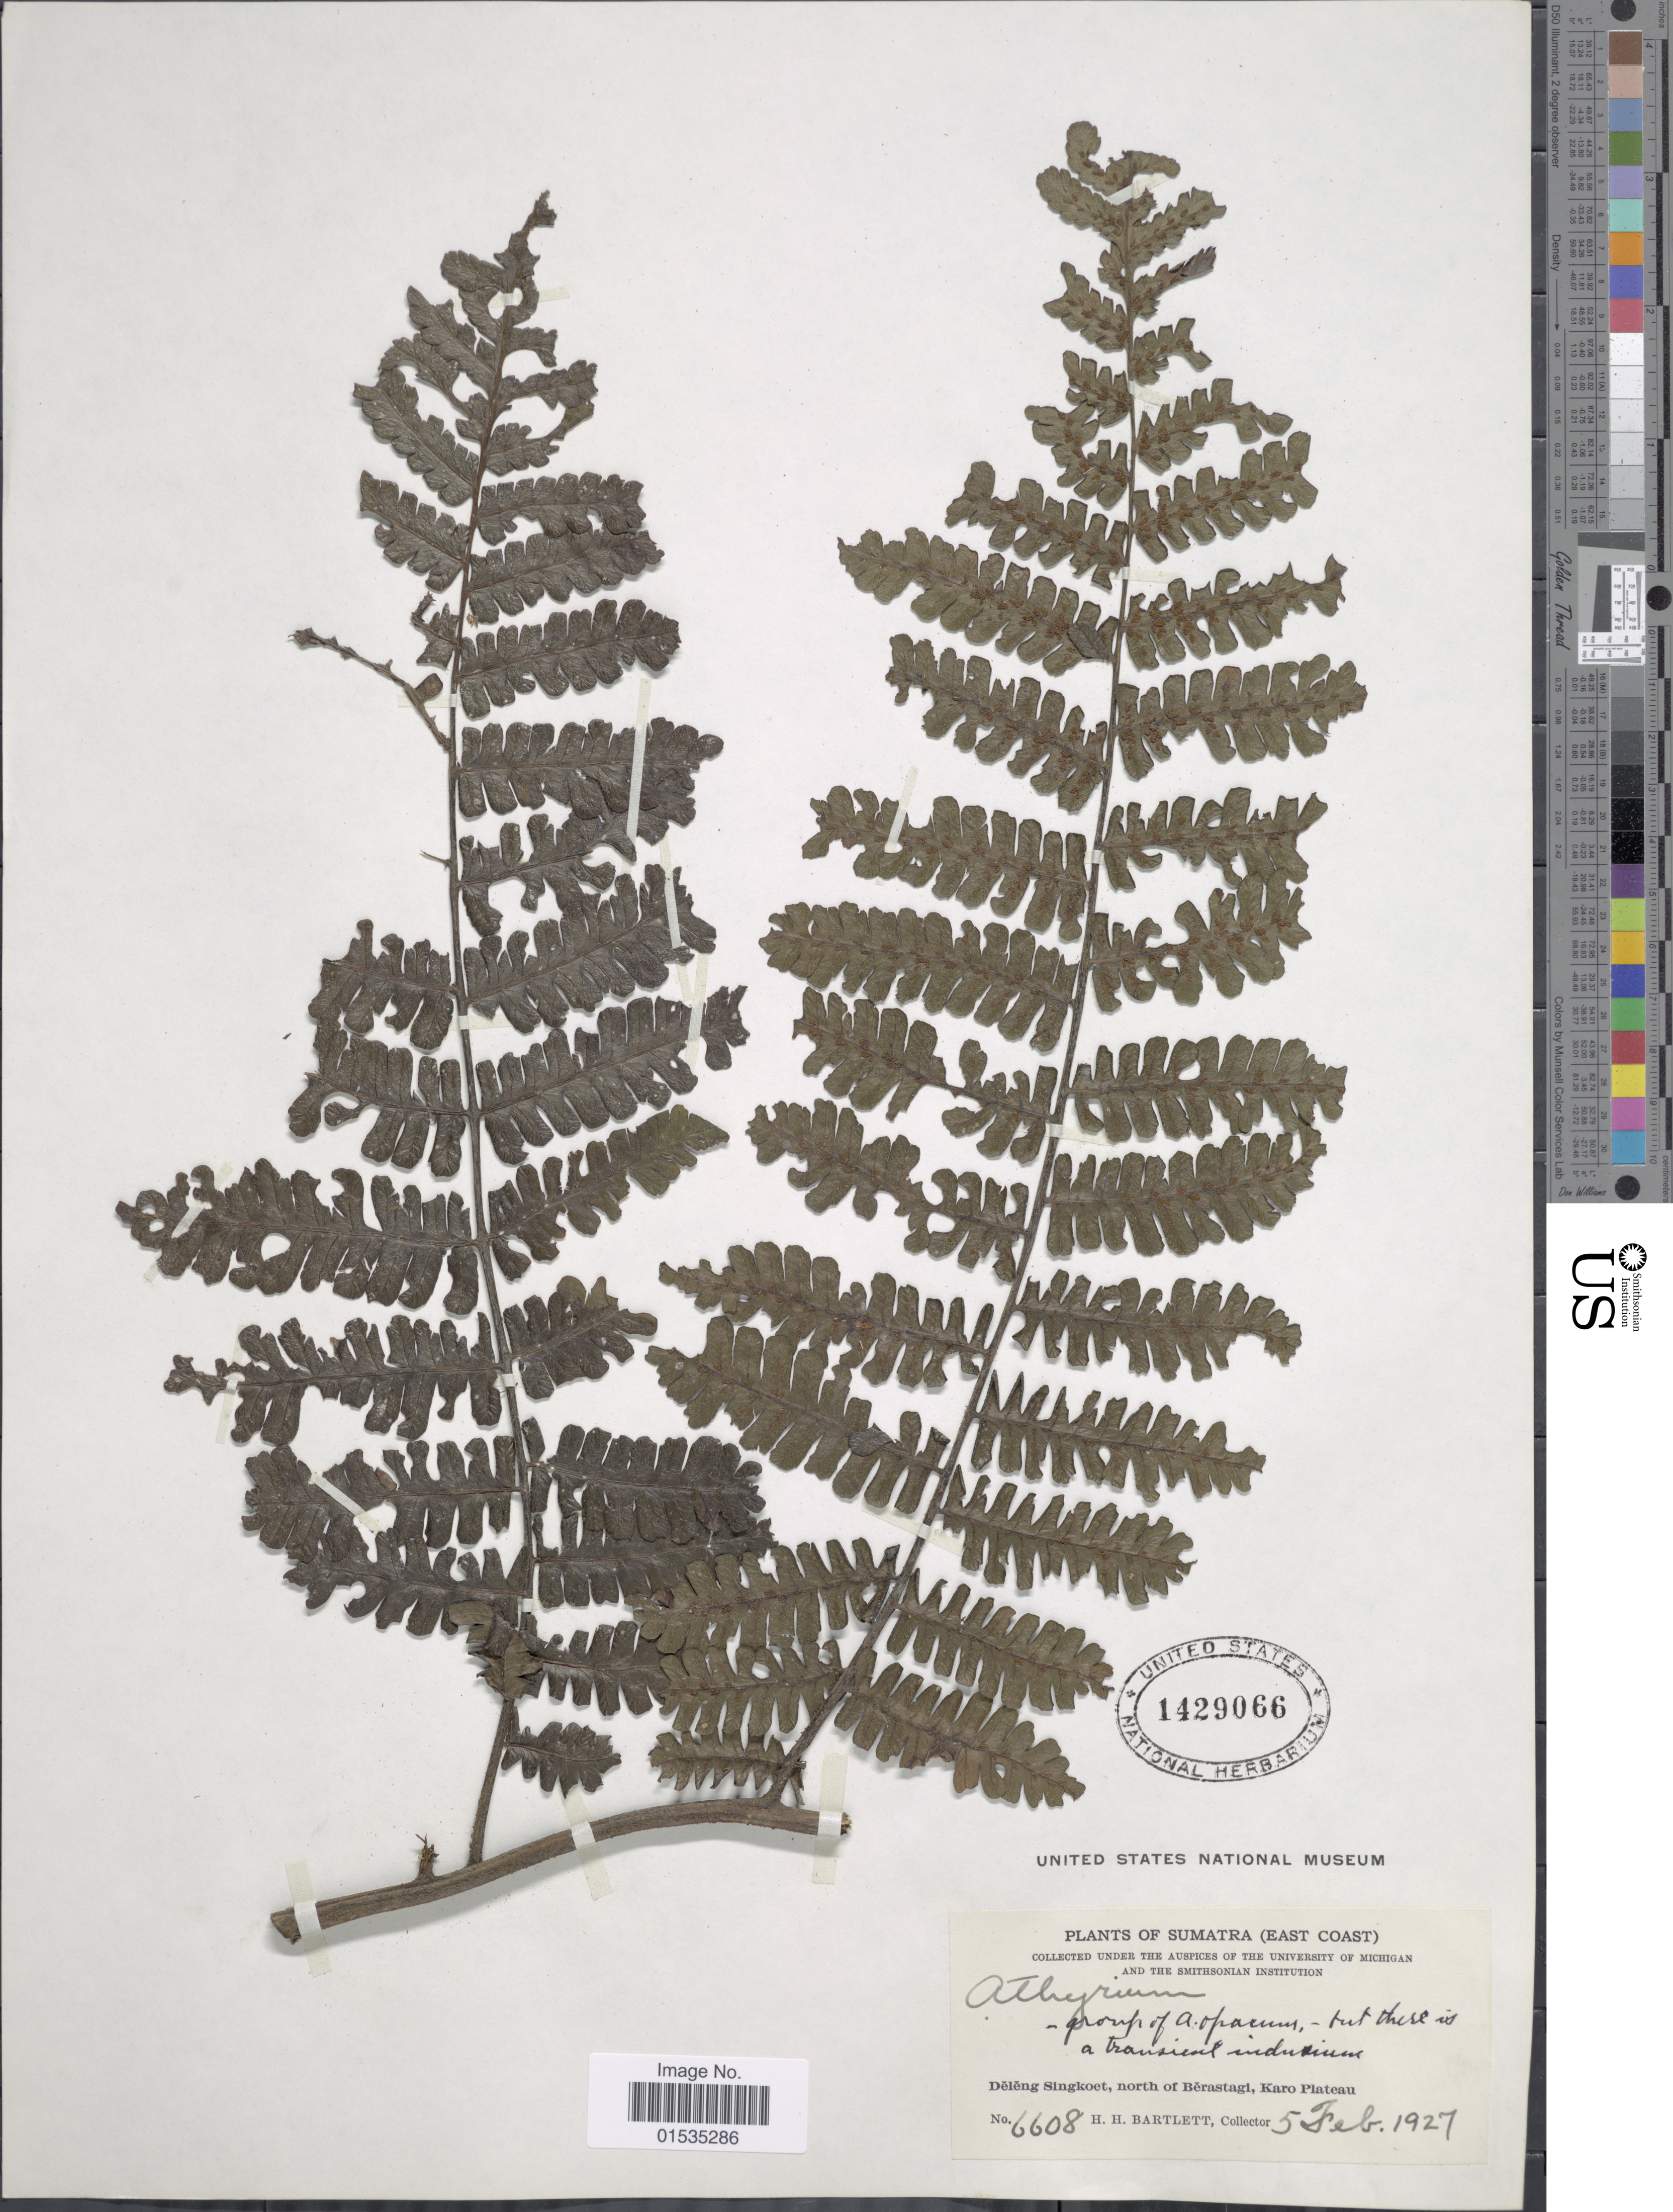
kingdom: Plantae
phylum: Tracheophyta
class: Polypodiopsida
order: Polypodiales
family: Athyriaceae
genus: Diplazium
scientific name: Diplazium sp.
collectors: H. H. Bartlett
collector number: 6608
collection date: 1927-02-05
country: Indonesia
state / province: Sumatra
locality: East Coast, Deleng Piso-piso, Karo Plateau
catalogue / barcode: US 1429066